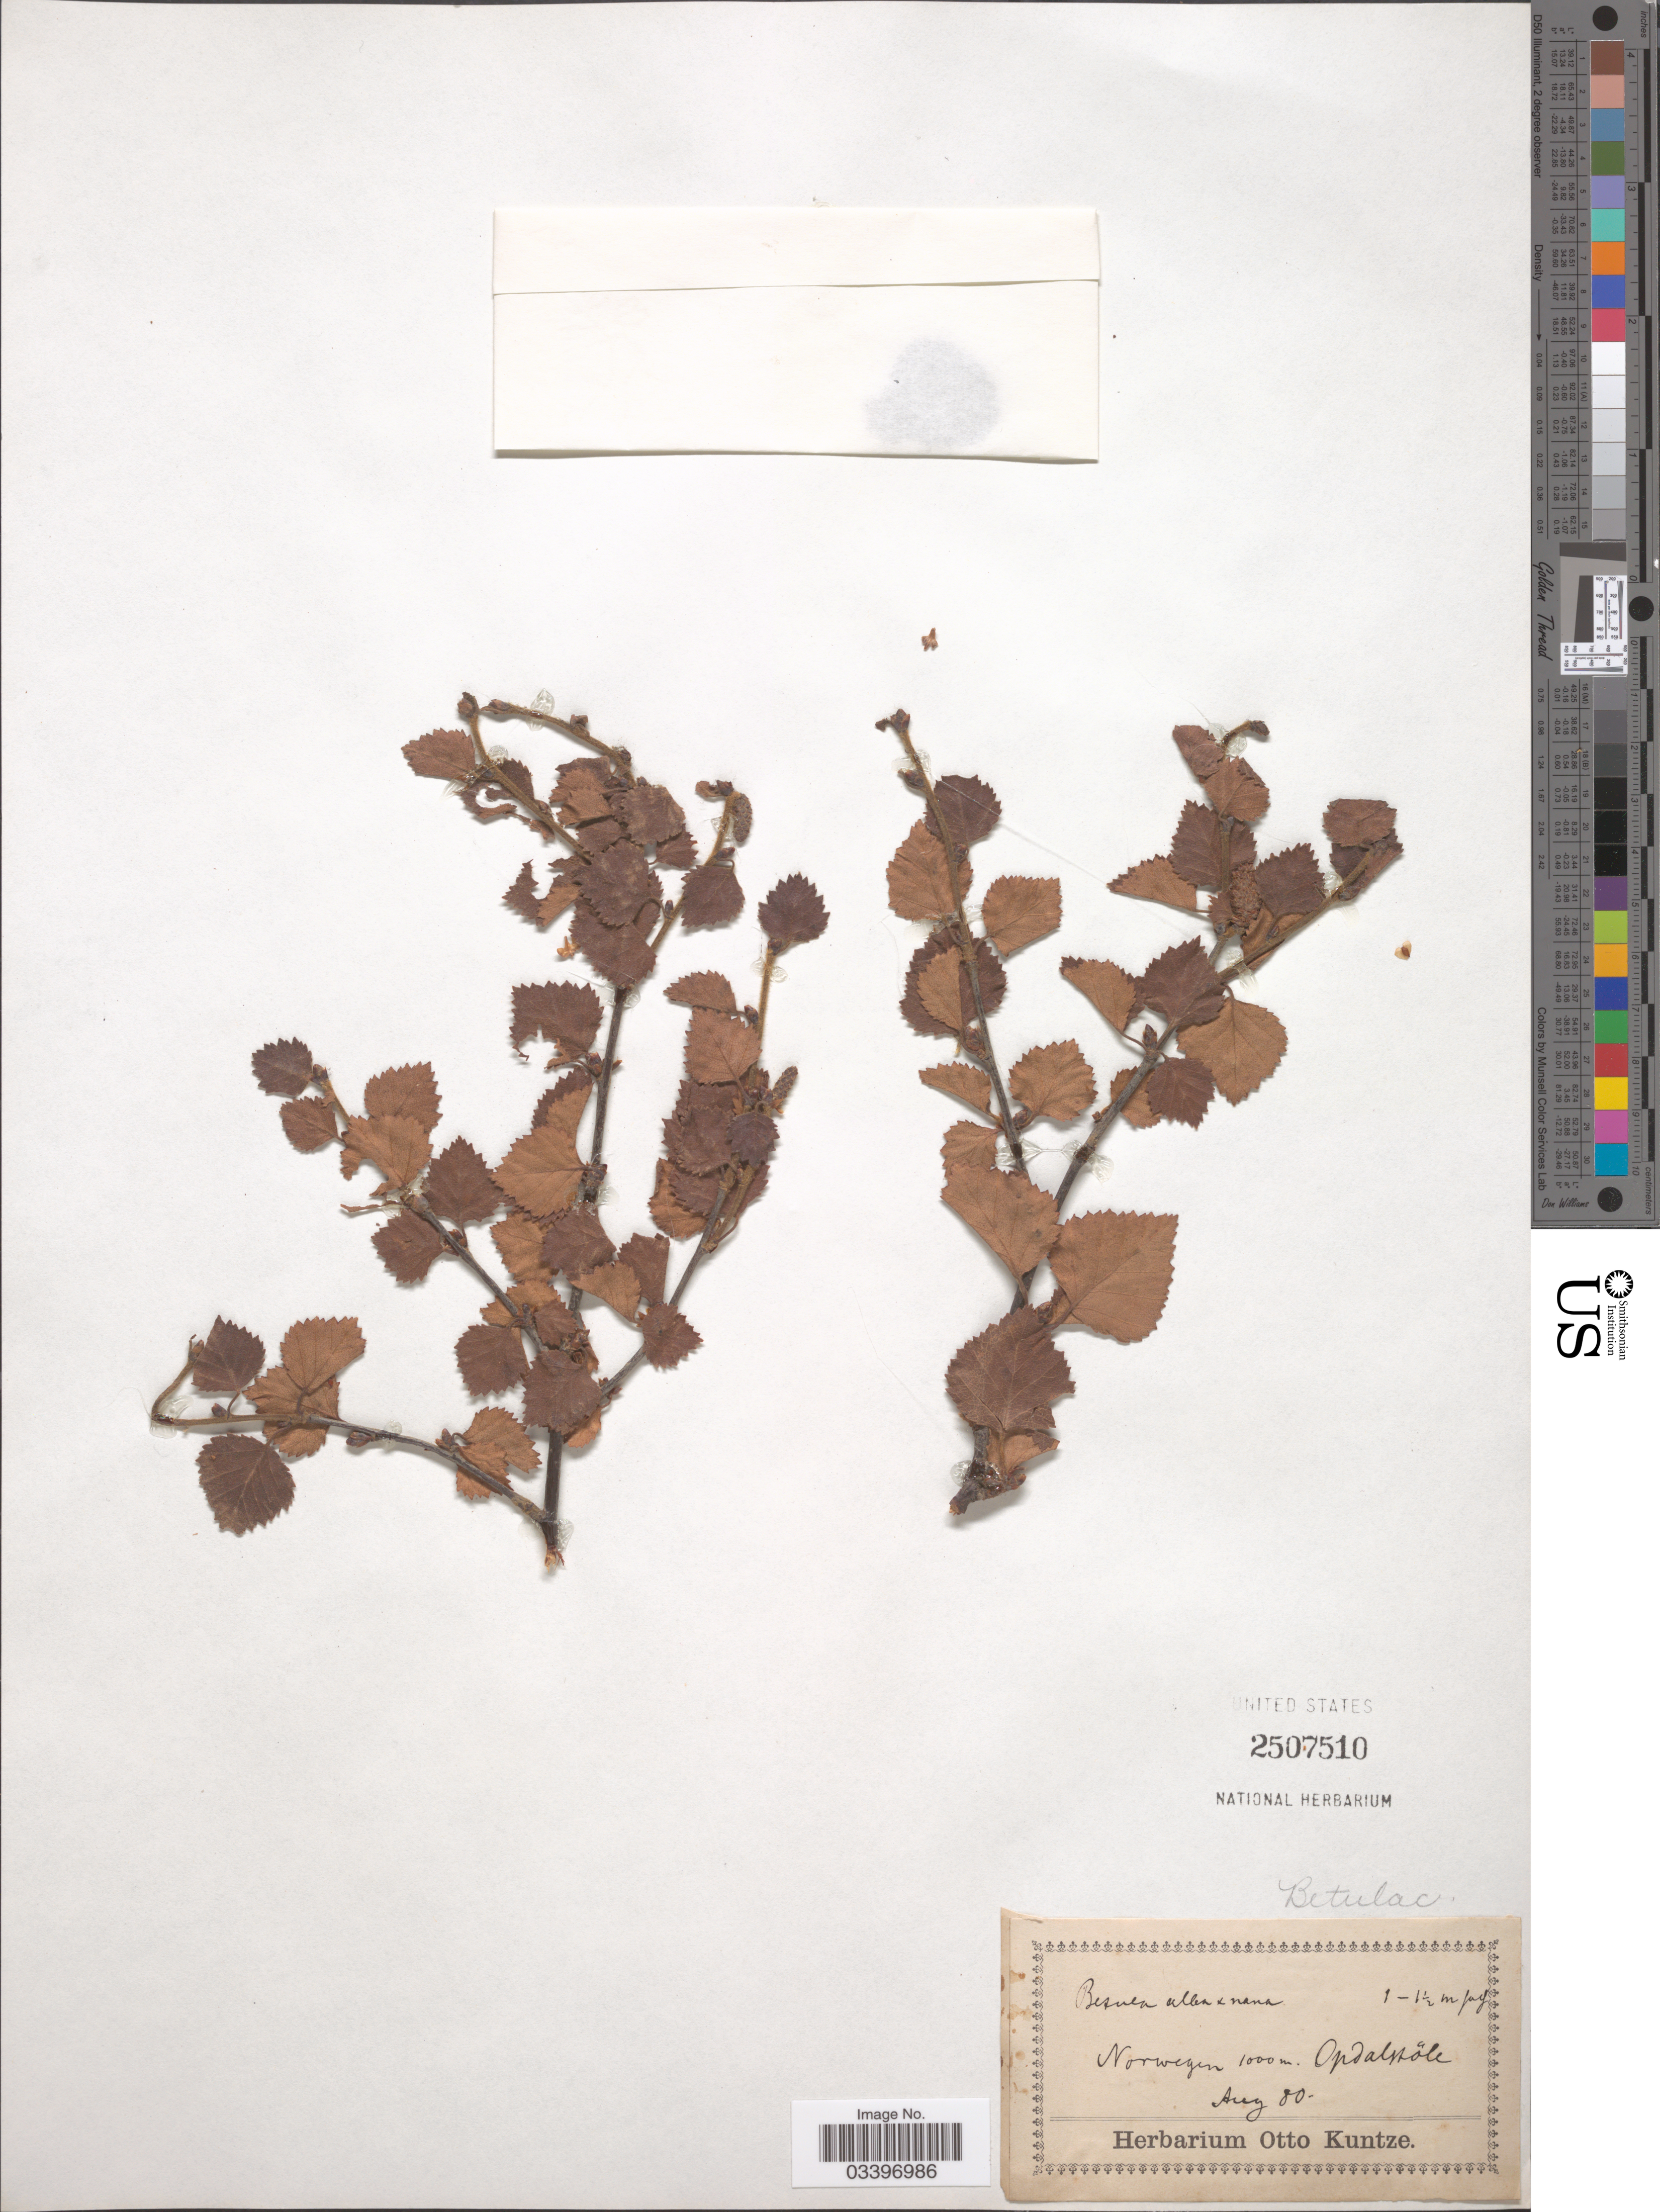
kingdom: Plantae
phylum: Tracheophyta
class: Magnoliopsida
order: Fagales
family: Betulaceae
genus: Betula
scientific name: Betula alba x B. nana L.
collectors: ex herb. Otto Kuntze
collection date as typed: Transcribed d/m/y: /8/80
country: Norway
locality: Opdalstöle.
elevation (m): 1000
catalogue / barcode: US 2507510